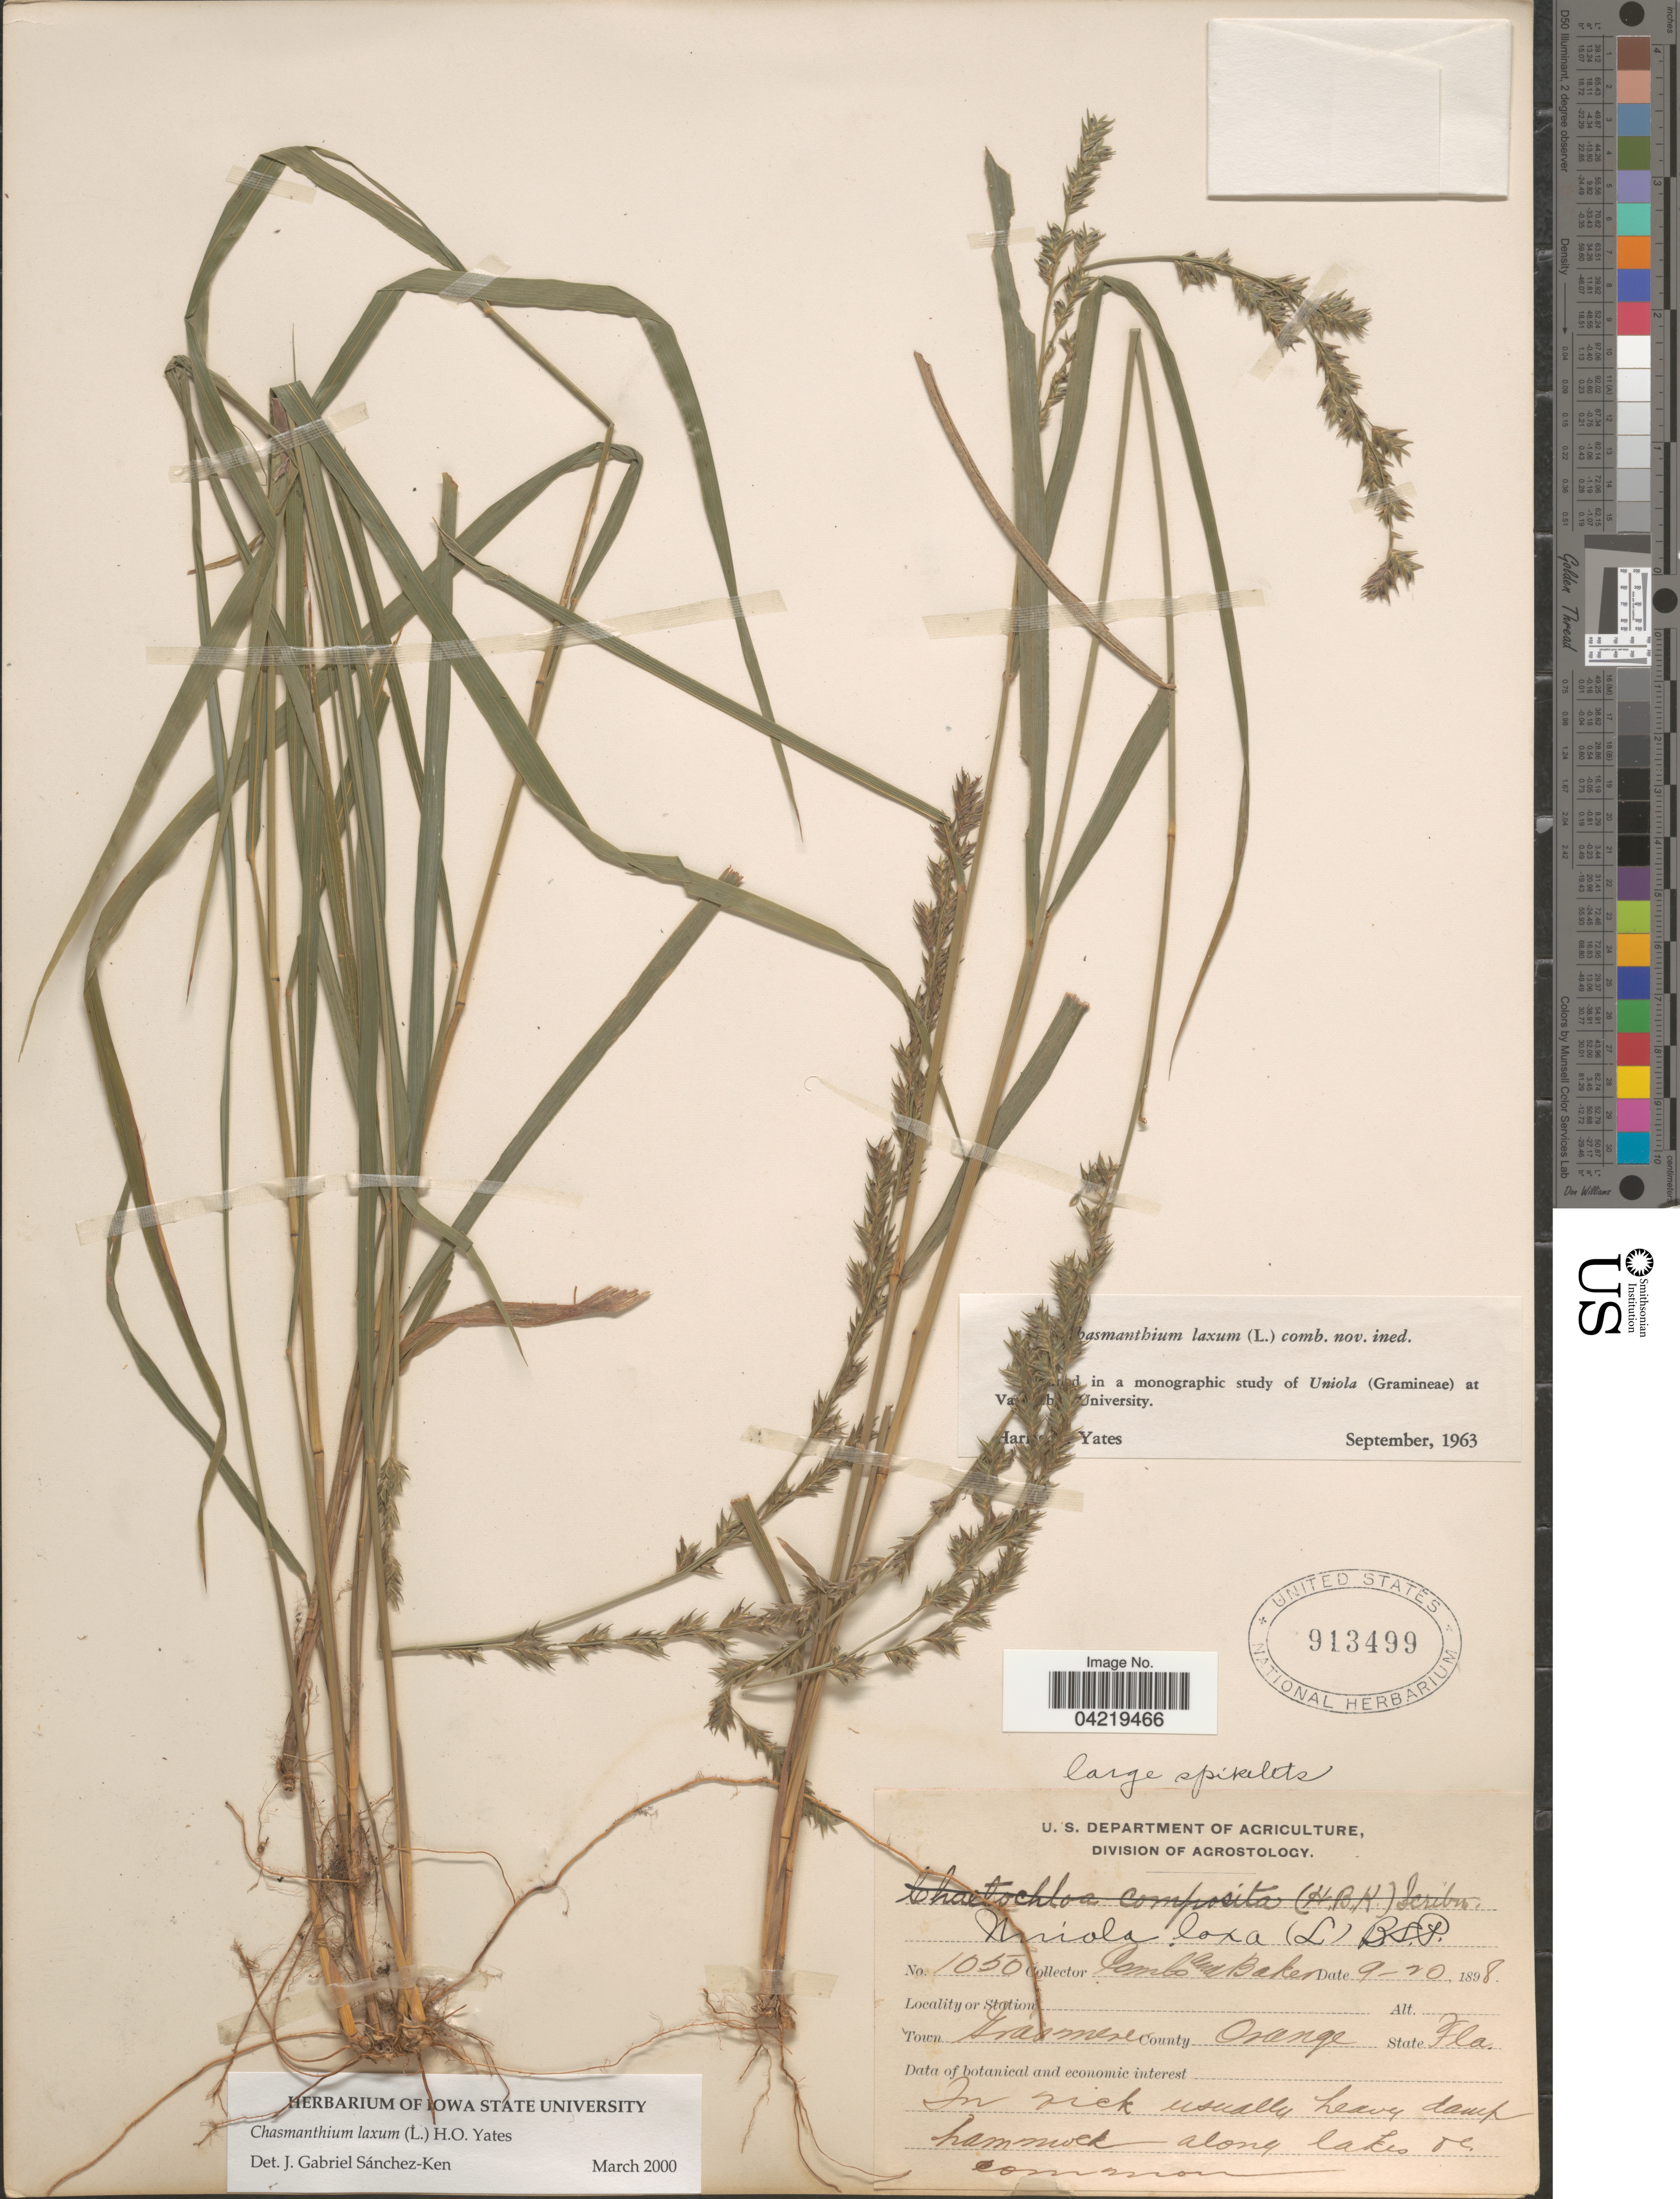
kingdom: Plantae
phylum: Tracheophyta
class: Liliopsida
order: Poales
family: Poaceae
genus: Chasmanthium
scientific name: Chasmanthium laxum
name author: (L.) H.O. Yates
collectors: -. Combs & -- Baker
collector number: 1050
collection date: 1898-09-20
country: United States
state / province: Florida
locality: Town Grasmere. County Orange.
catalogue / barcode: US 913499